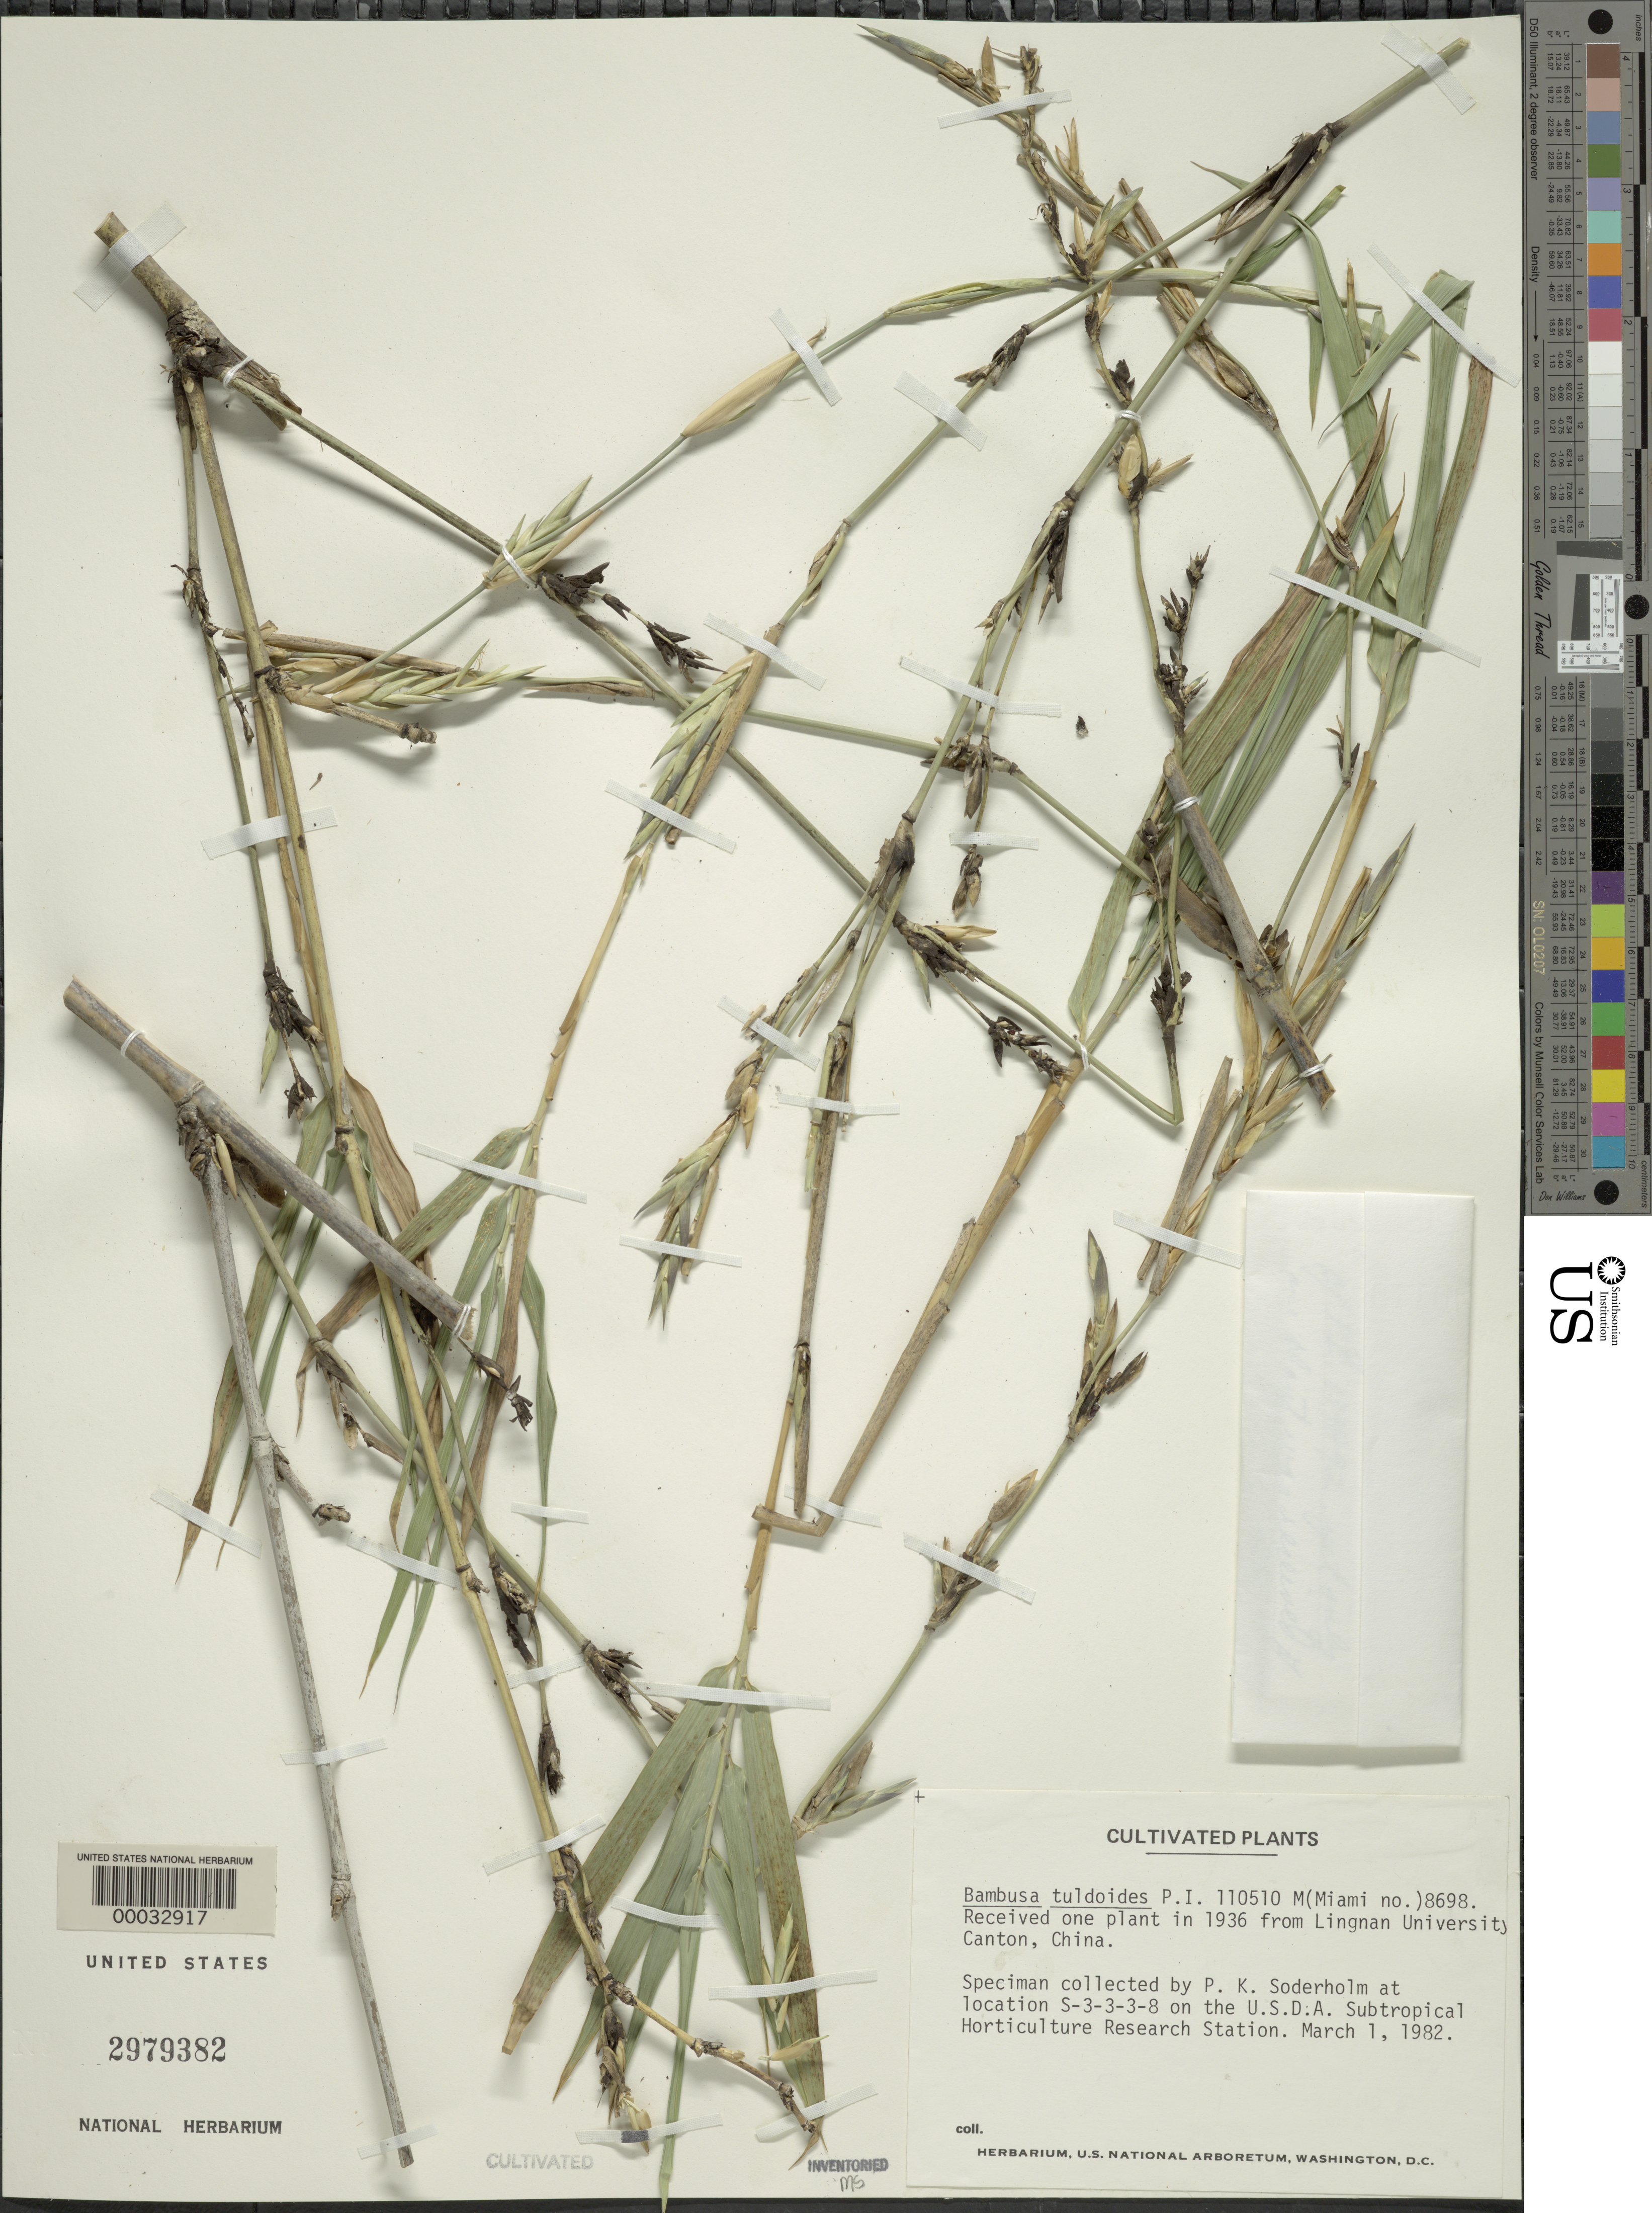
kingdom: Plantae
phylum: Tracheophyta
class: Liliopsida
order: Poales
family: Poaceae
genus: Bambusa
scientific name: Bambusa tuldoides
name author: Munro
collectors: P. Soderholm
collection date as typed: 01 Mar 1982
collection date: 1982-03-01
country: United States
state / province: District of Columbia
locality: U.s. national arboretum-horticulture research station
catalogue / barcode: US 2979382